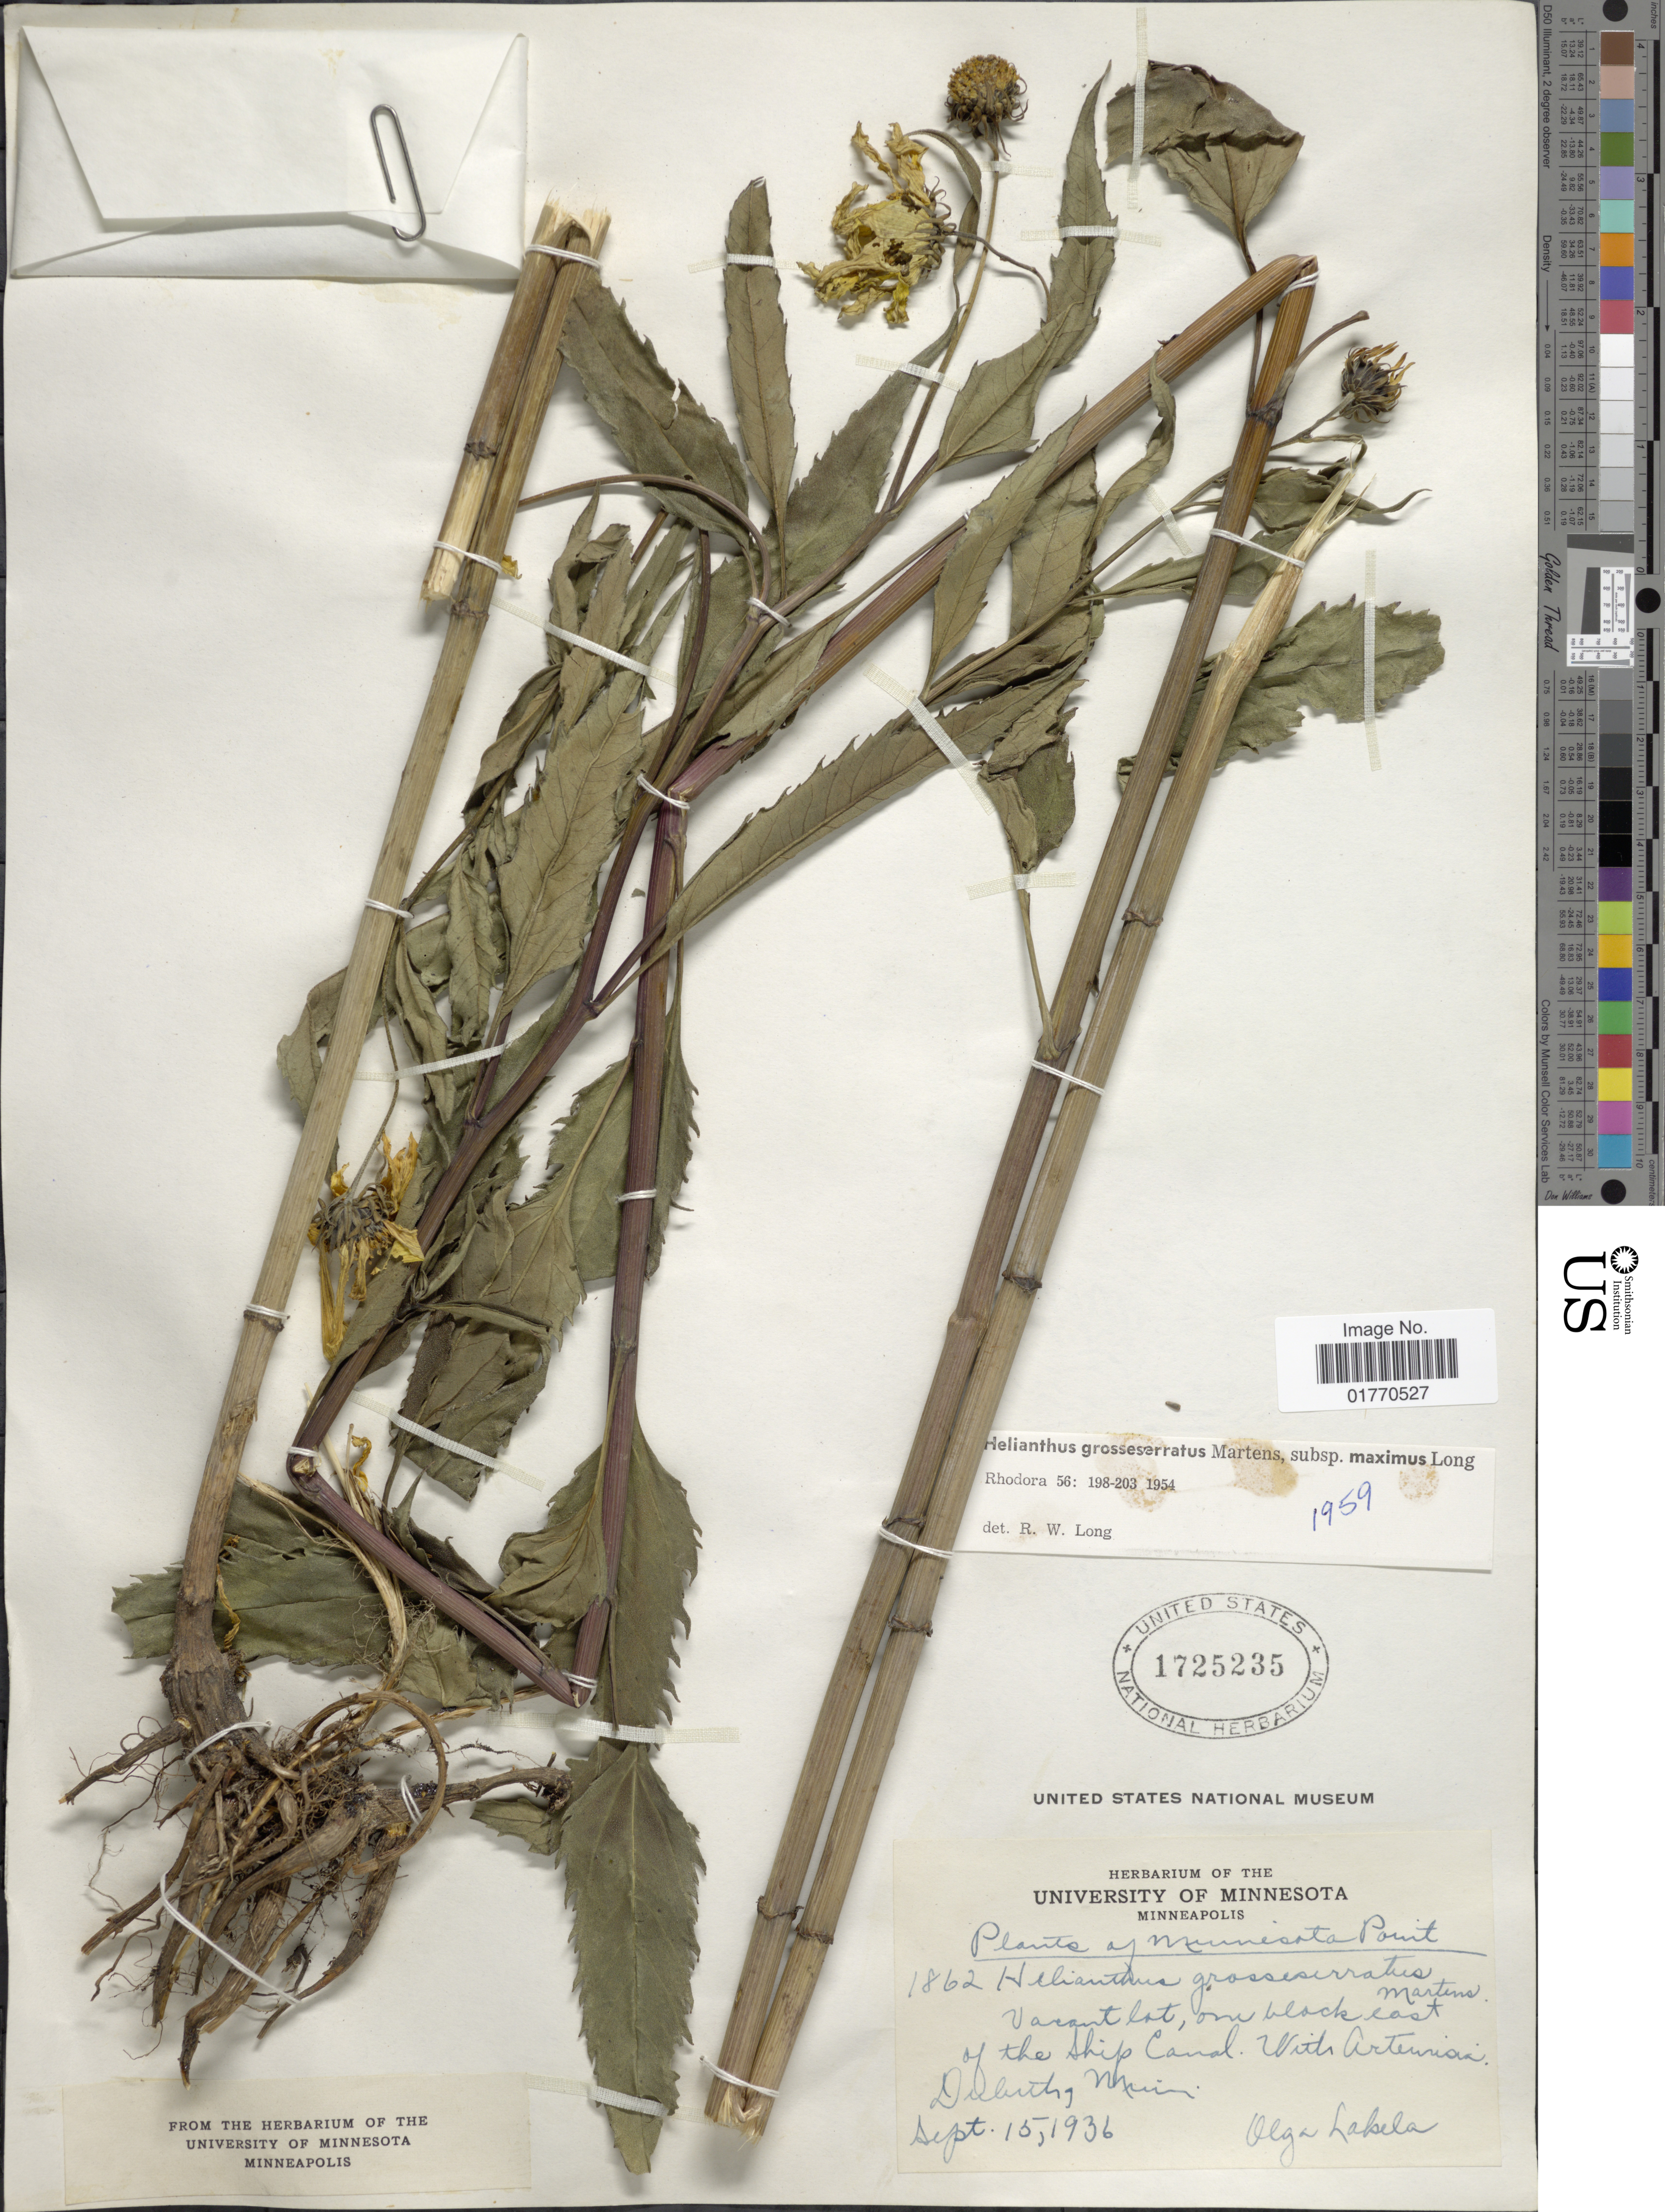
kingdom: Plantae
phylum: Tracheophyta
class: Magnoliopsida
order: Asterales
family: Asteraceae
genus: Helianthus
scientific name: Helianthus grosseserratus subsp. maximus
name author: Long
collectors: O. K. Lakela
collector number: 1862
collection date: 1936-09-15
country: United States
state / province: Minnesota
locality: Minneapolis, Varant lot, on block east of the ship Canal, Duluth, Minn.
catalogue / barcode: US 1725235